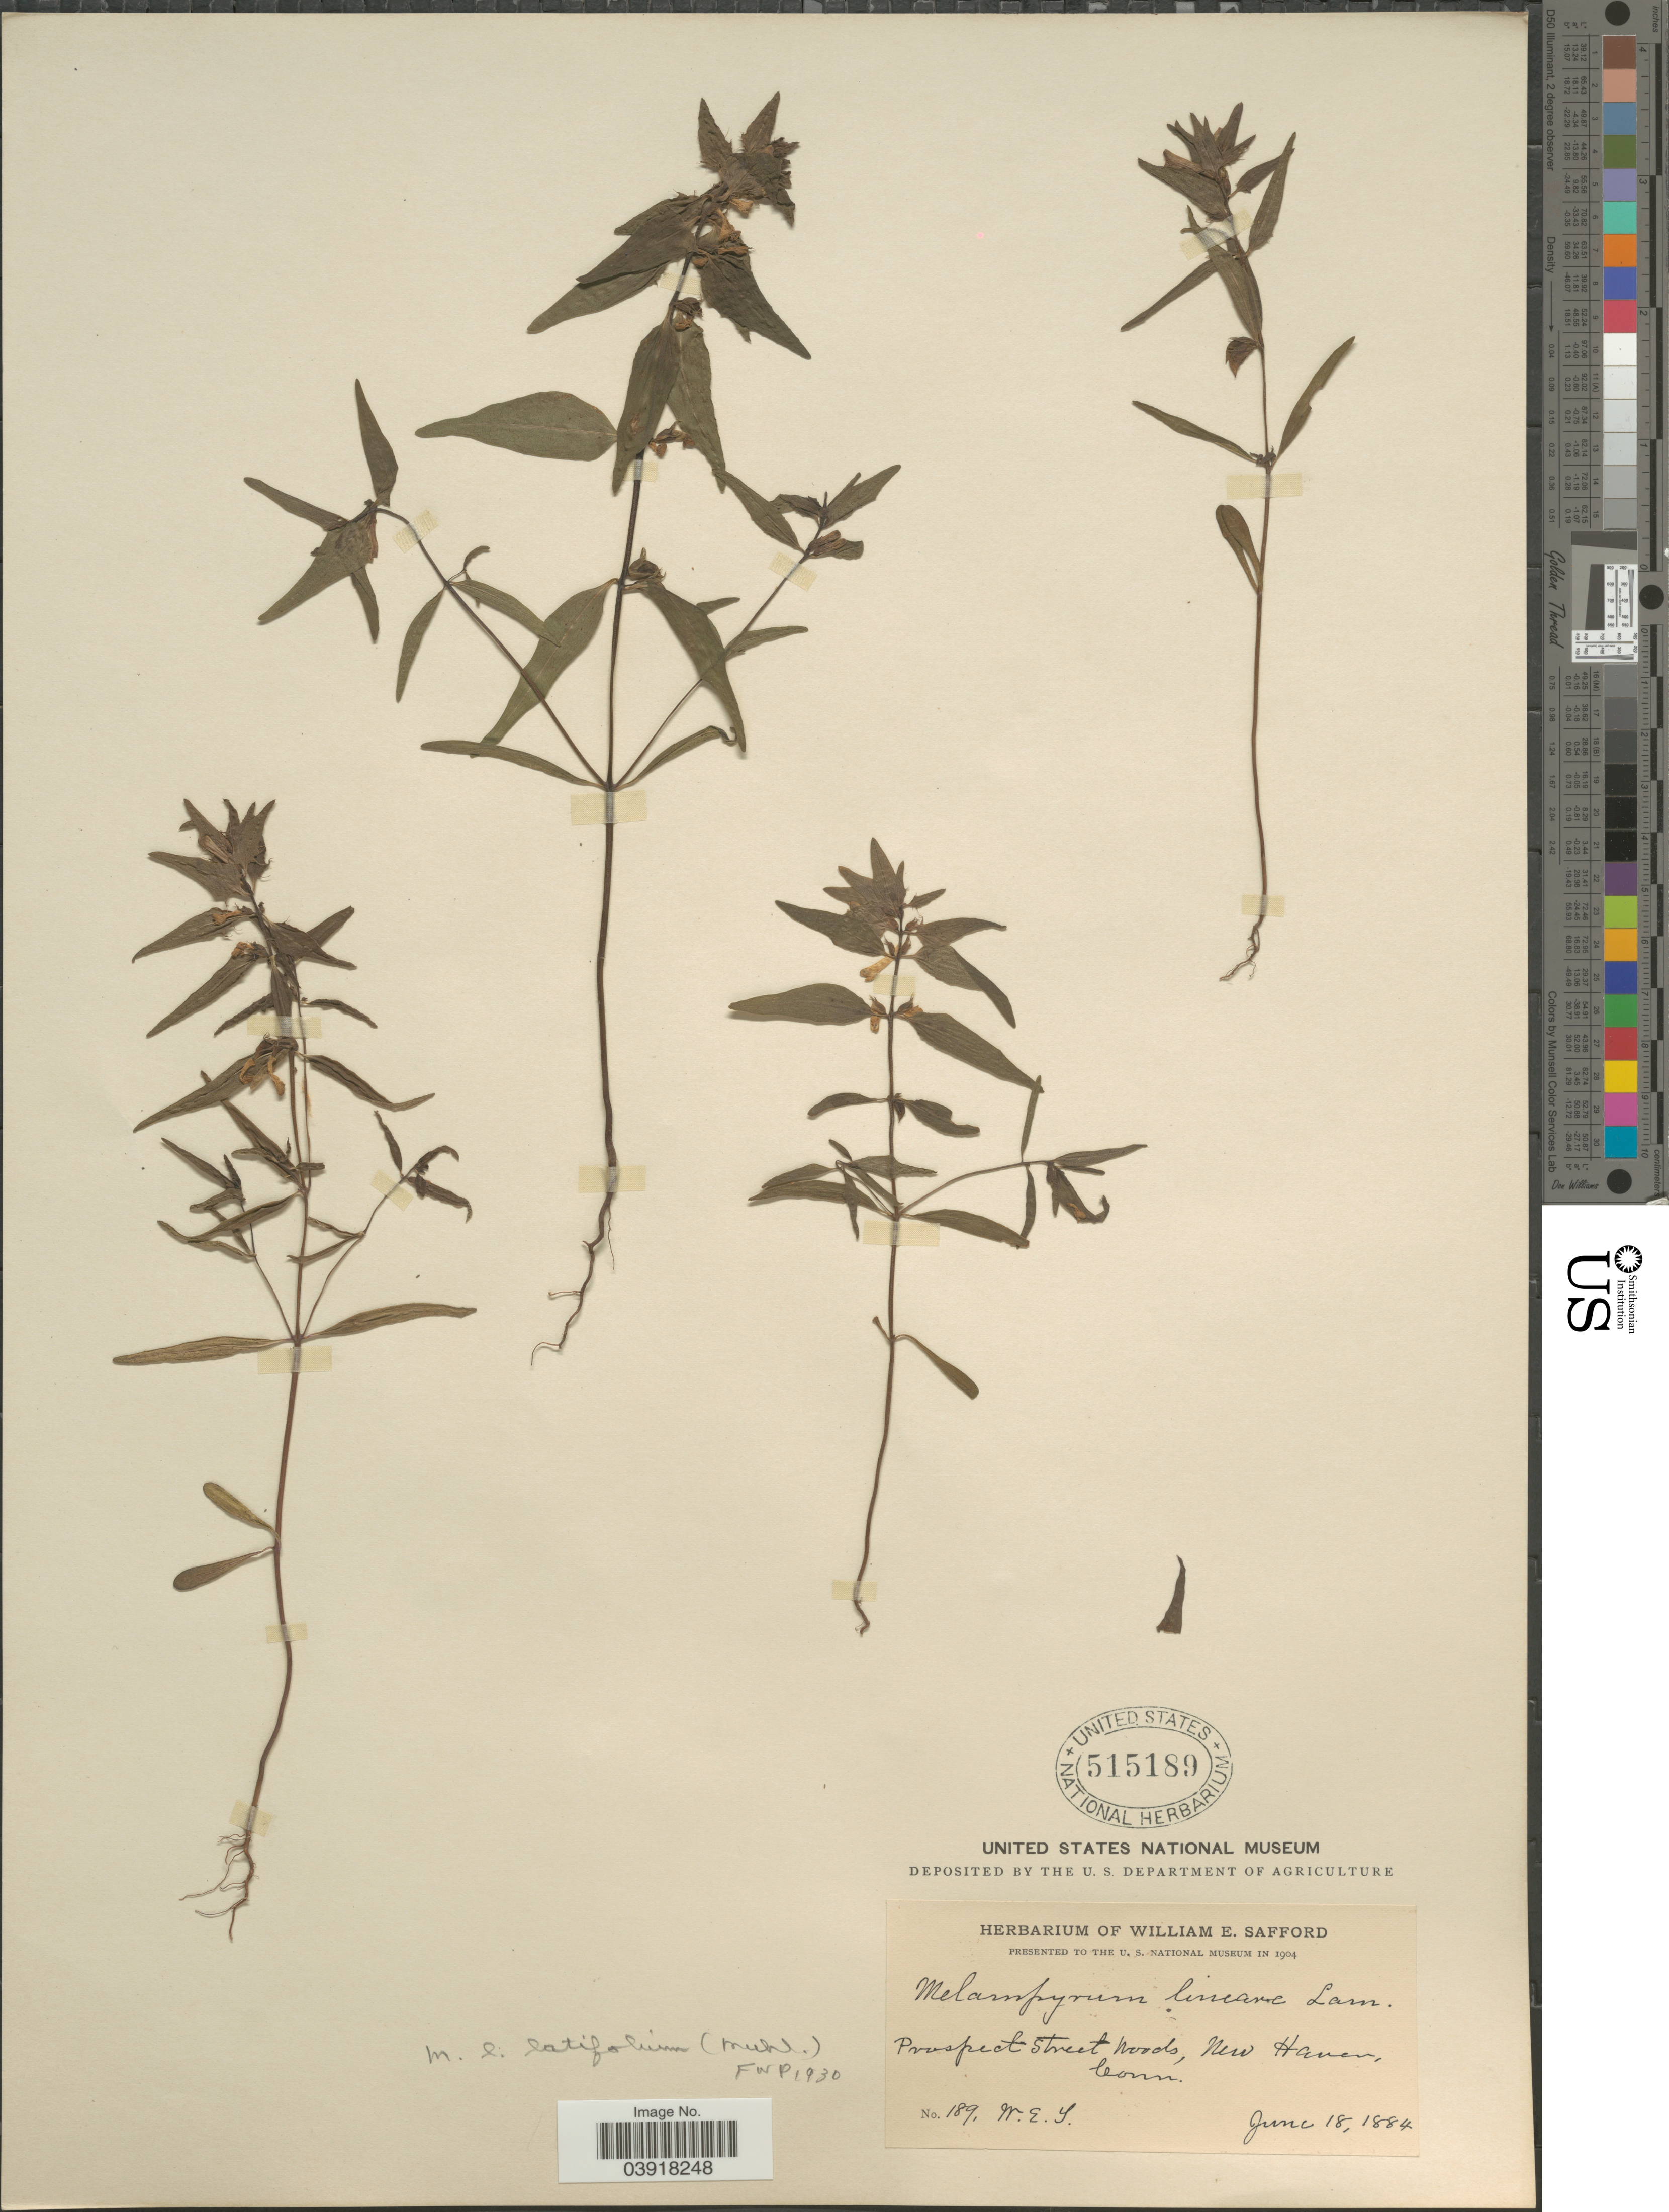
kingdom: Plantae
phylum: Tracheophyta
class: Magnoliopsida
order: Lamiales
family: Orobanchaceae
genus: Melampyrum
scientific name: Melampyrum lineare var. latifolium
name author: (Muhl.) P. Beauv.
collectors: W. E. Safford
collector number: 189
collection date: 1884-06-18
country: United States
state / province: Connecticut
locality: Prospect Street Woods, New Haven.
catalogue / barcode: US 515189